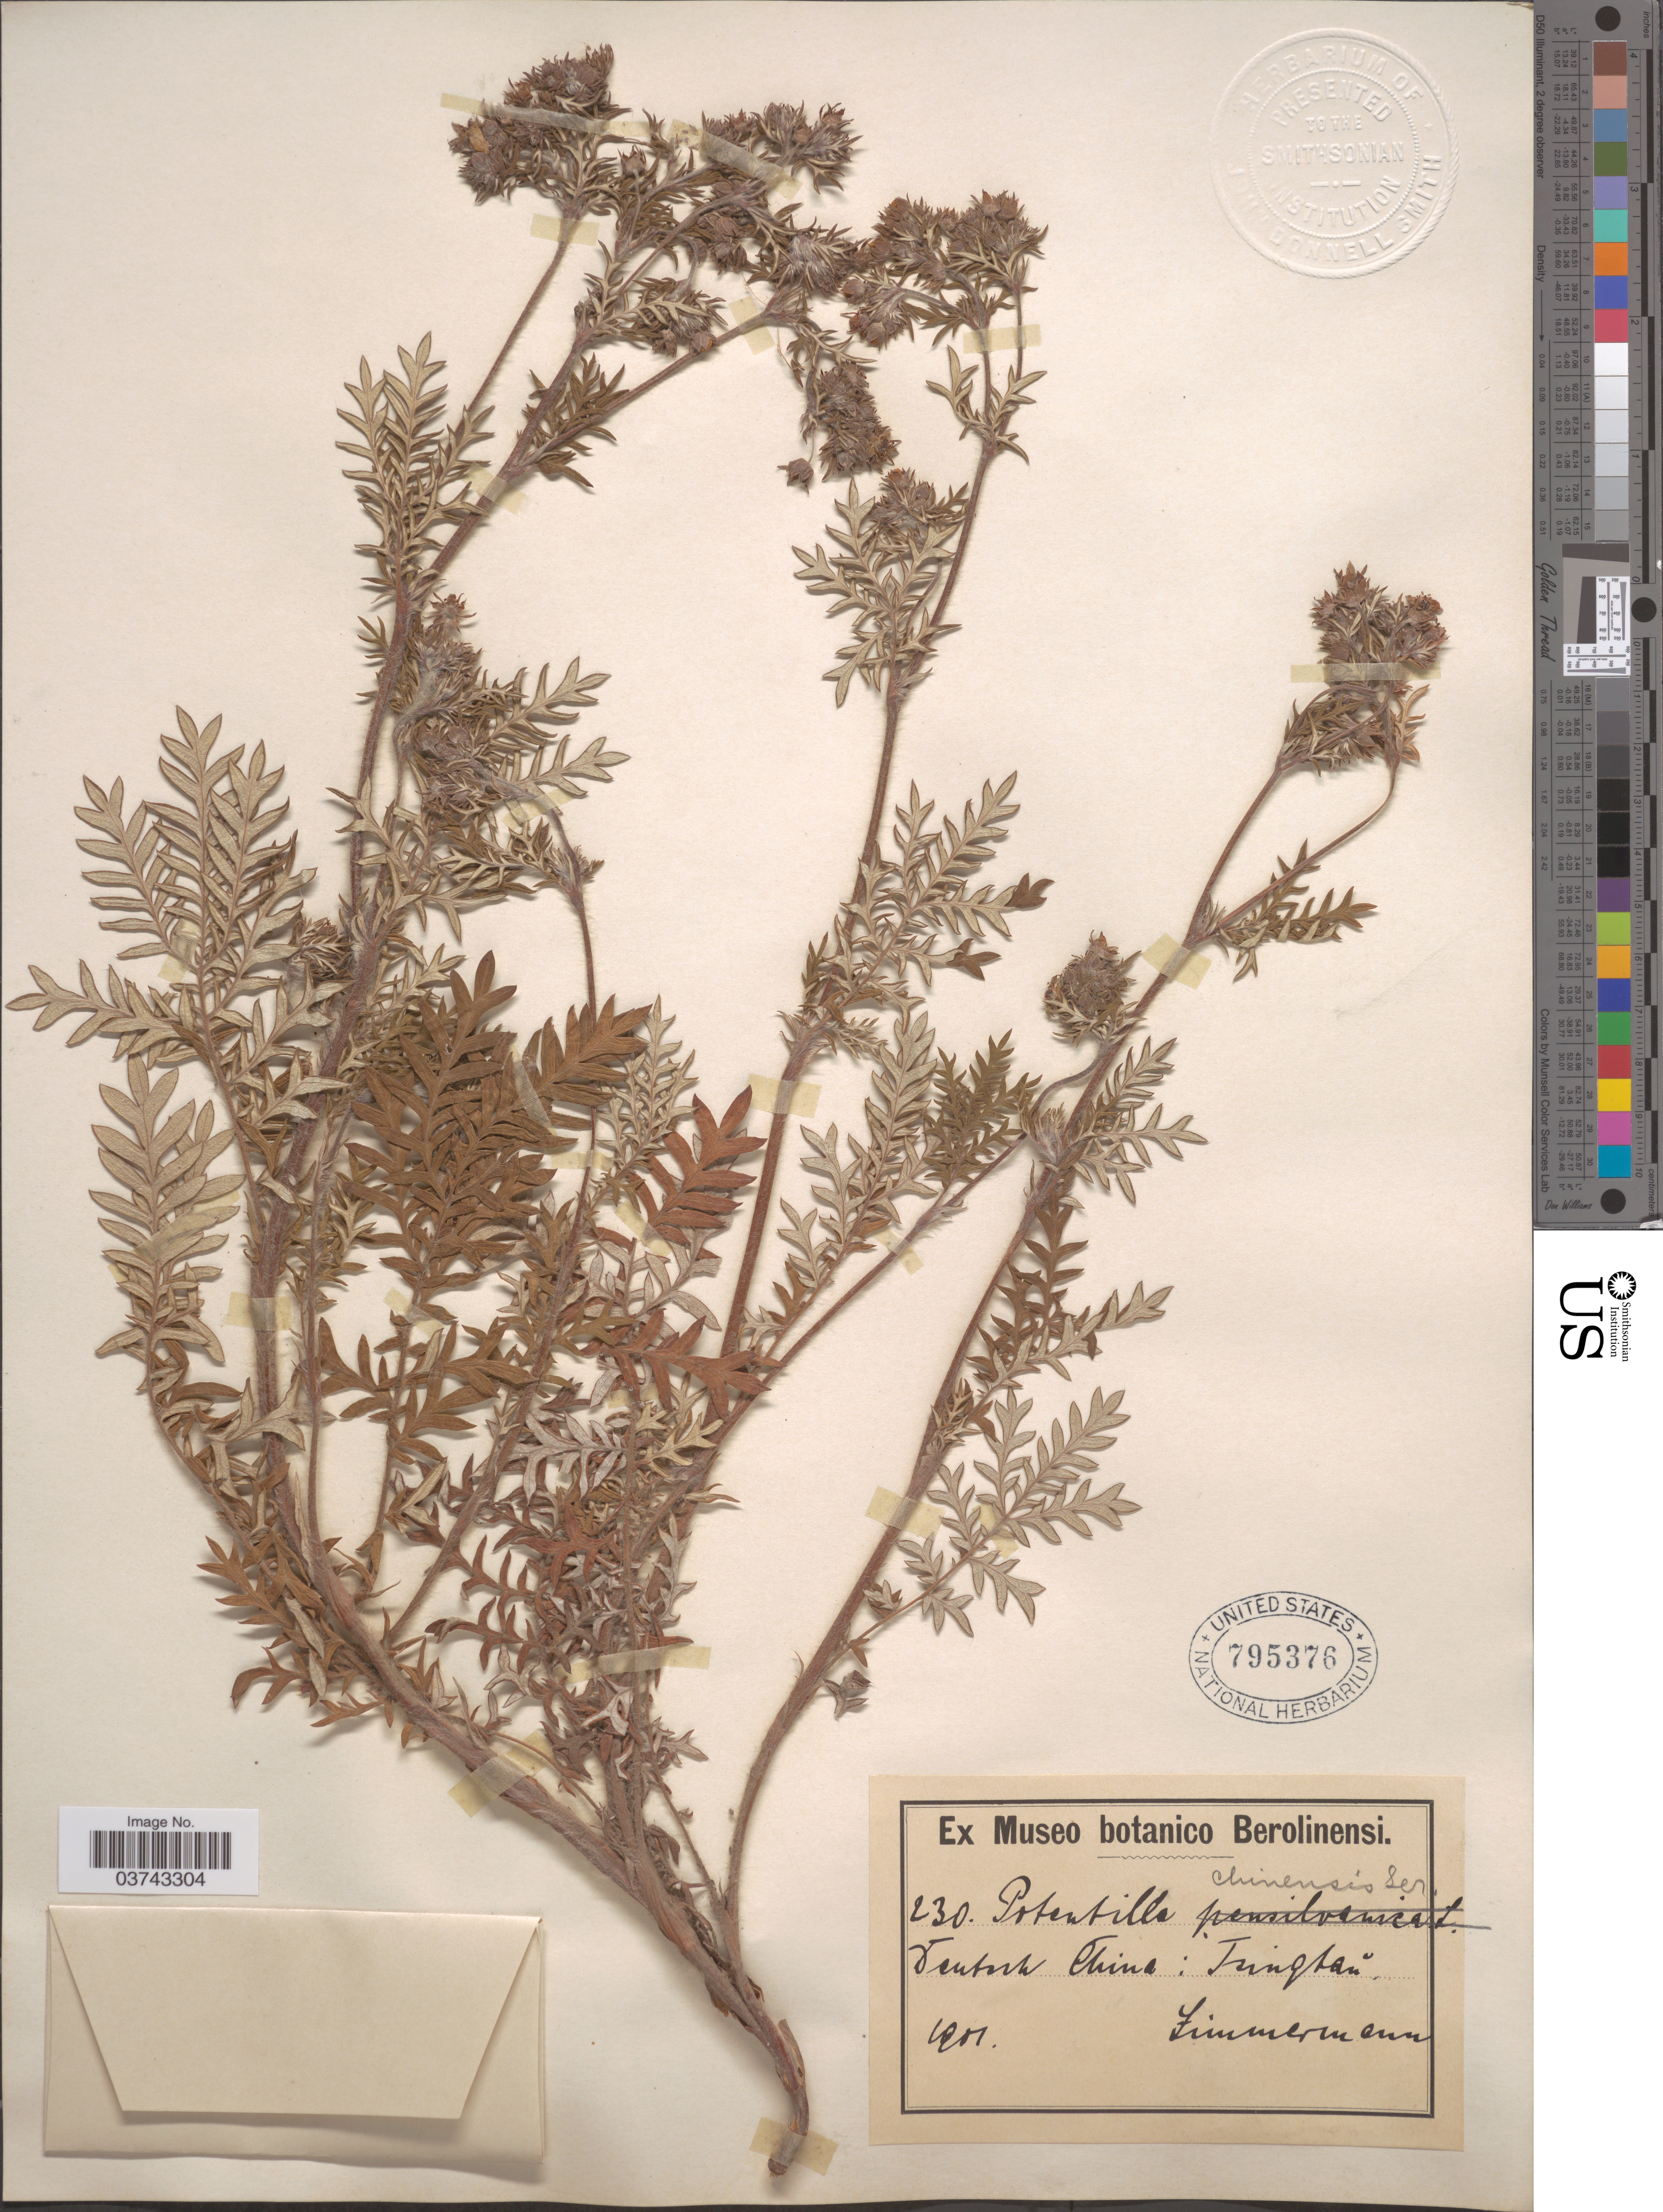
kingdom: Plantae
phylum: Tracheophyta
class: Magnoliopsida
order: Rosales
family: Rosaceae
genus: Potentilla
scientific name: Potentilla chinensis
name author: Ser.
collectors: -. Zimmermann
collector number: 230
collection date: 1901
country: China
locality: Deutsch China: Tsingtao.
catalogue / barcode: US 795376